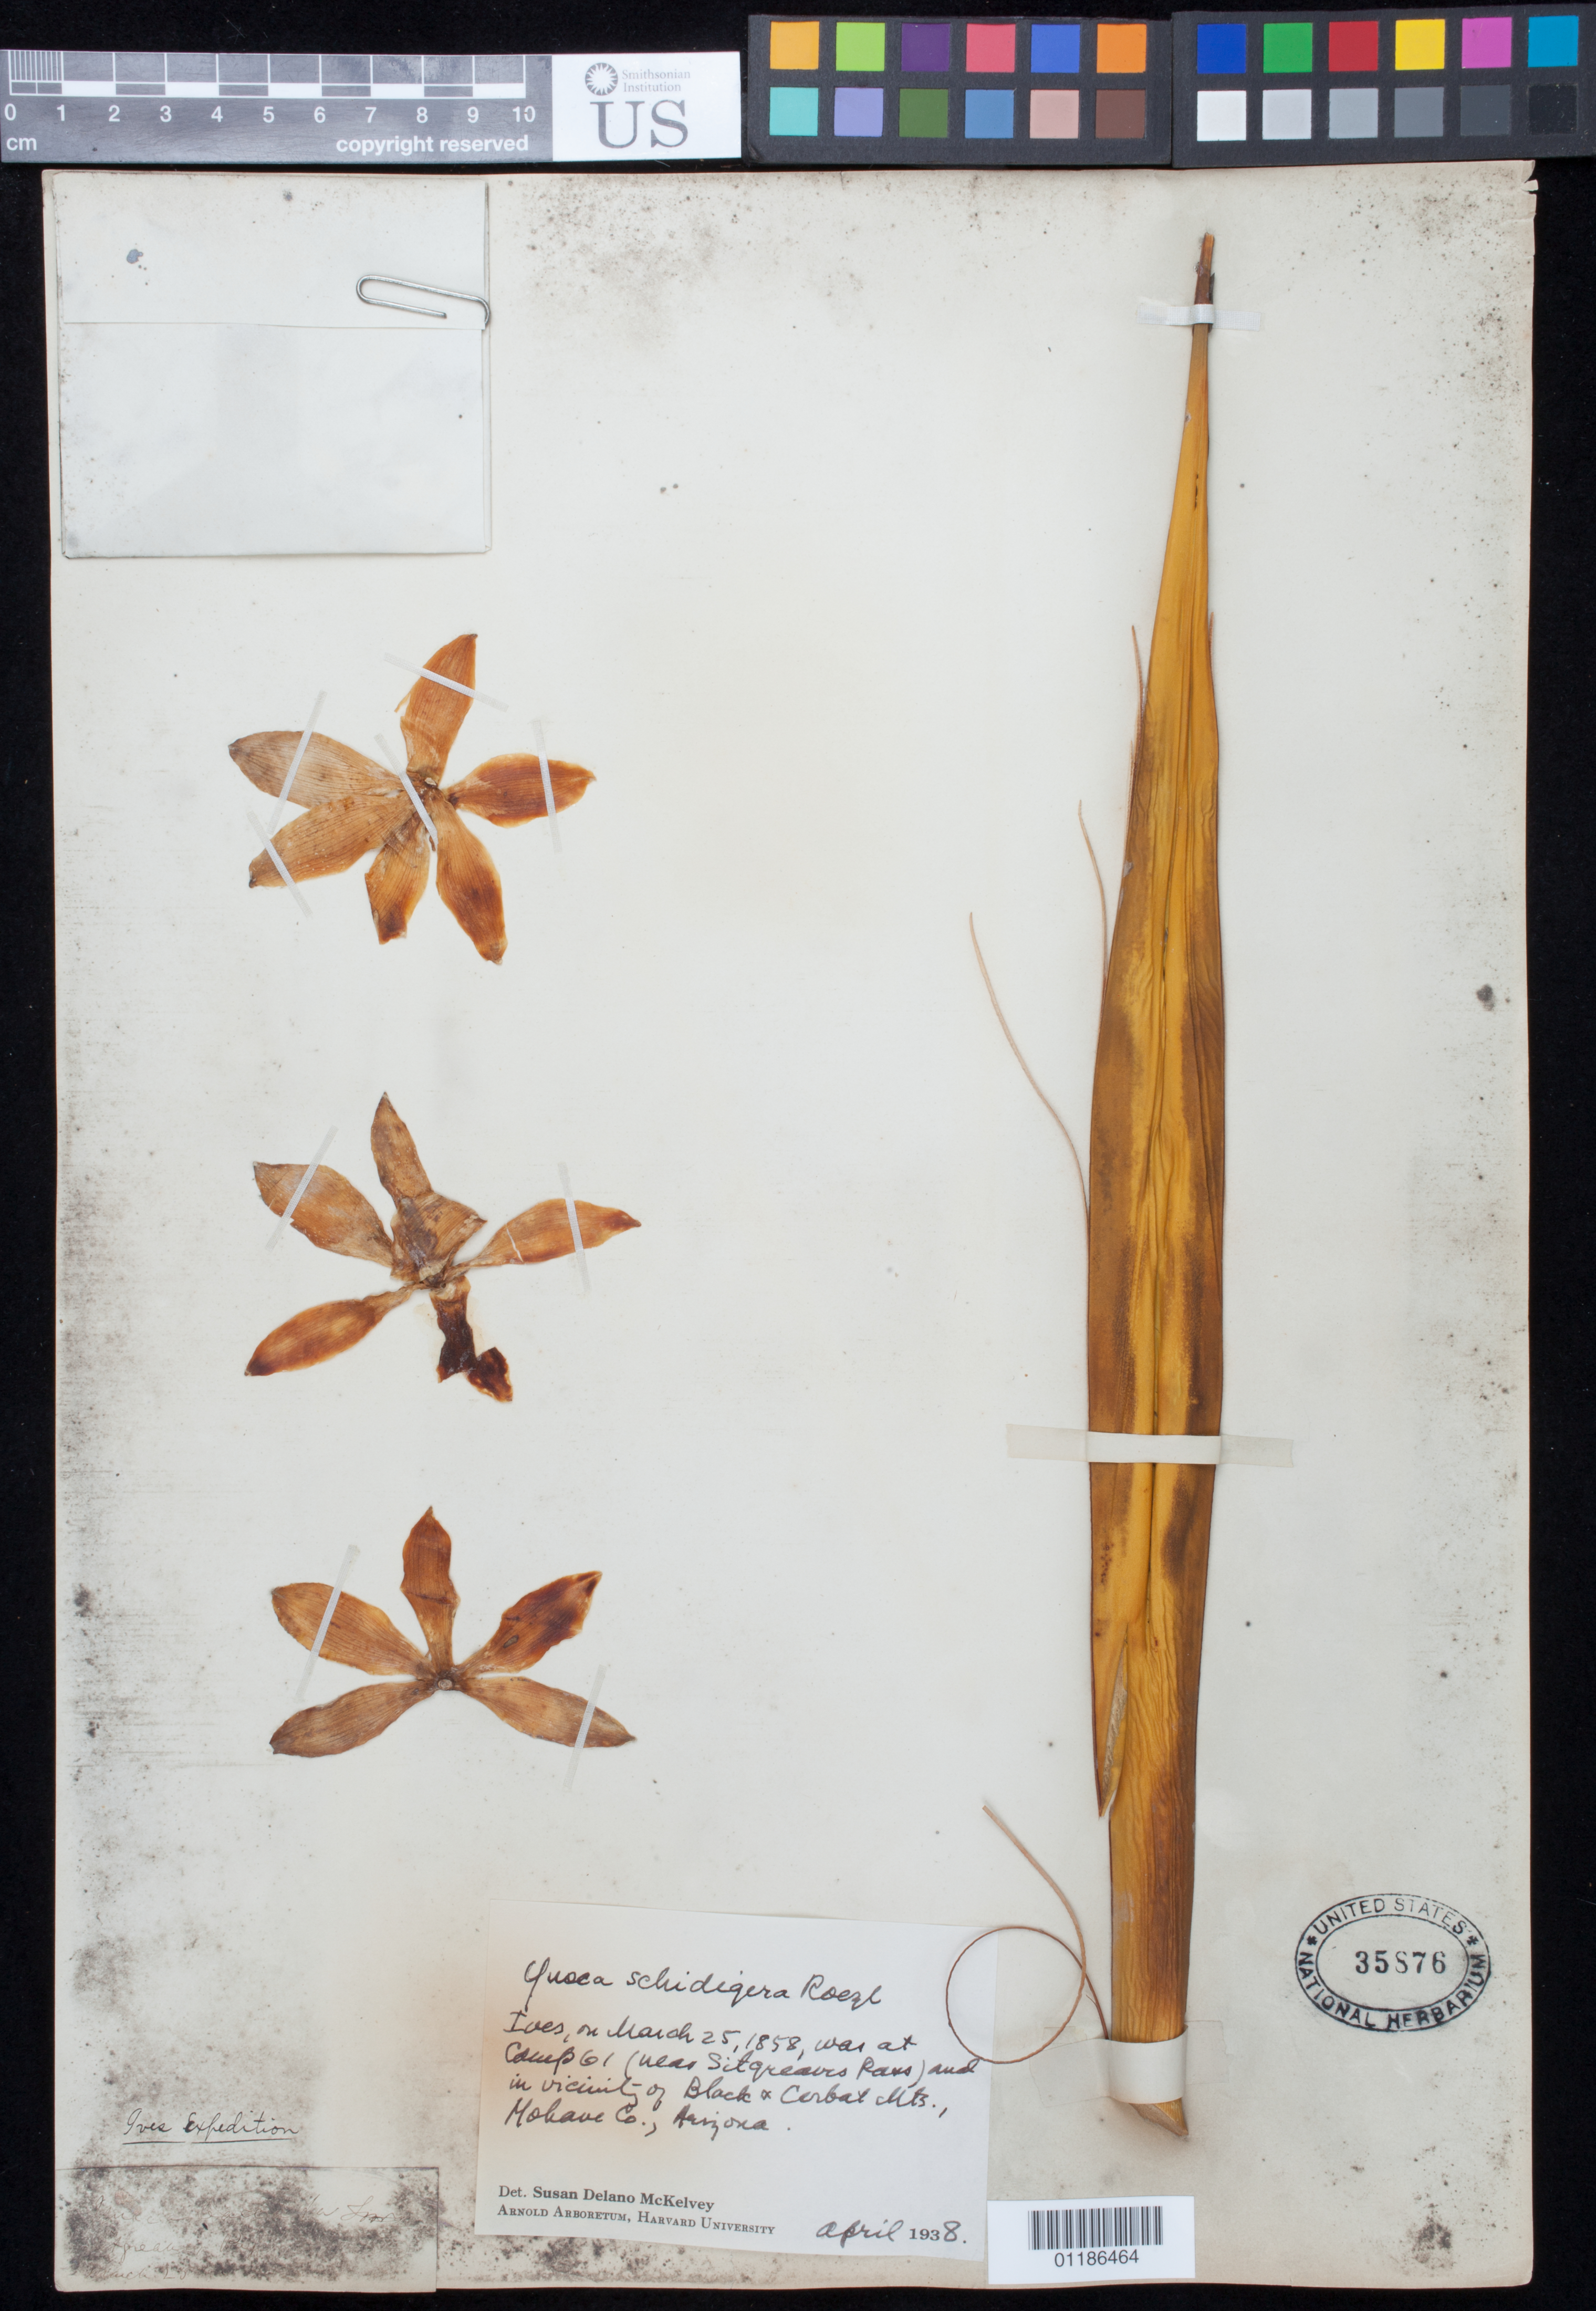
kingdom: Plantae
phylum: Tracheophyta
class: Liliopsida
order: Asparagales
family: Asparagaceae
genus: Yucca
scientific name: Yucca schidigera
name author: Roezl ex Ortgies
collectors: J. Ives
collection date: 1858-03-25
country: United States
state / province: Arizona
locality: Camp 61, in the vicinity of Black and Corbett Mts.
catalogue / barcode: US 35876